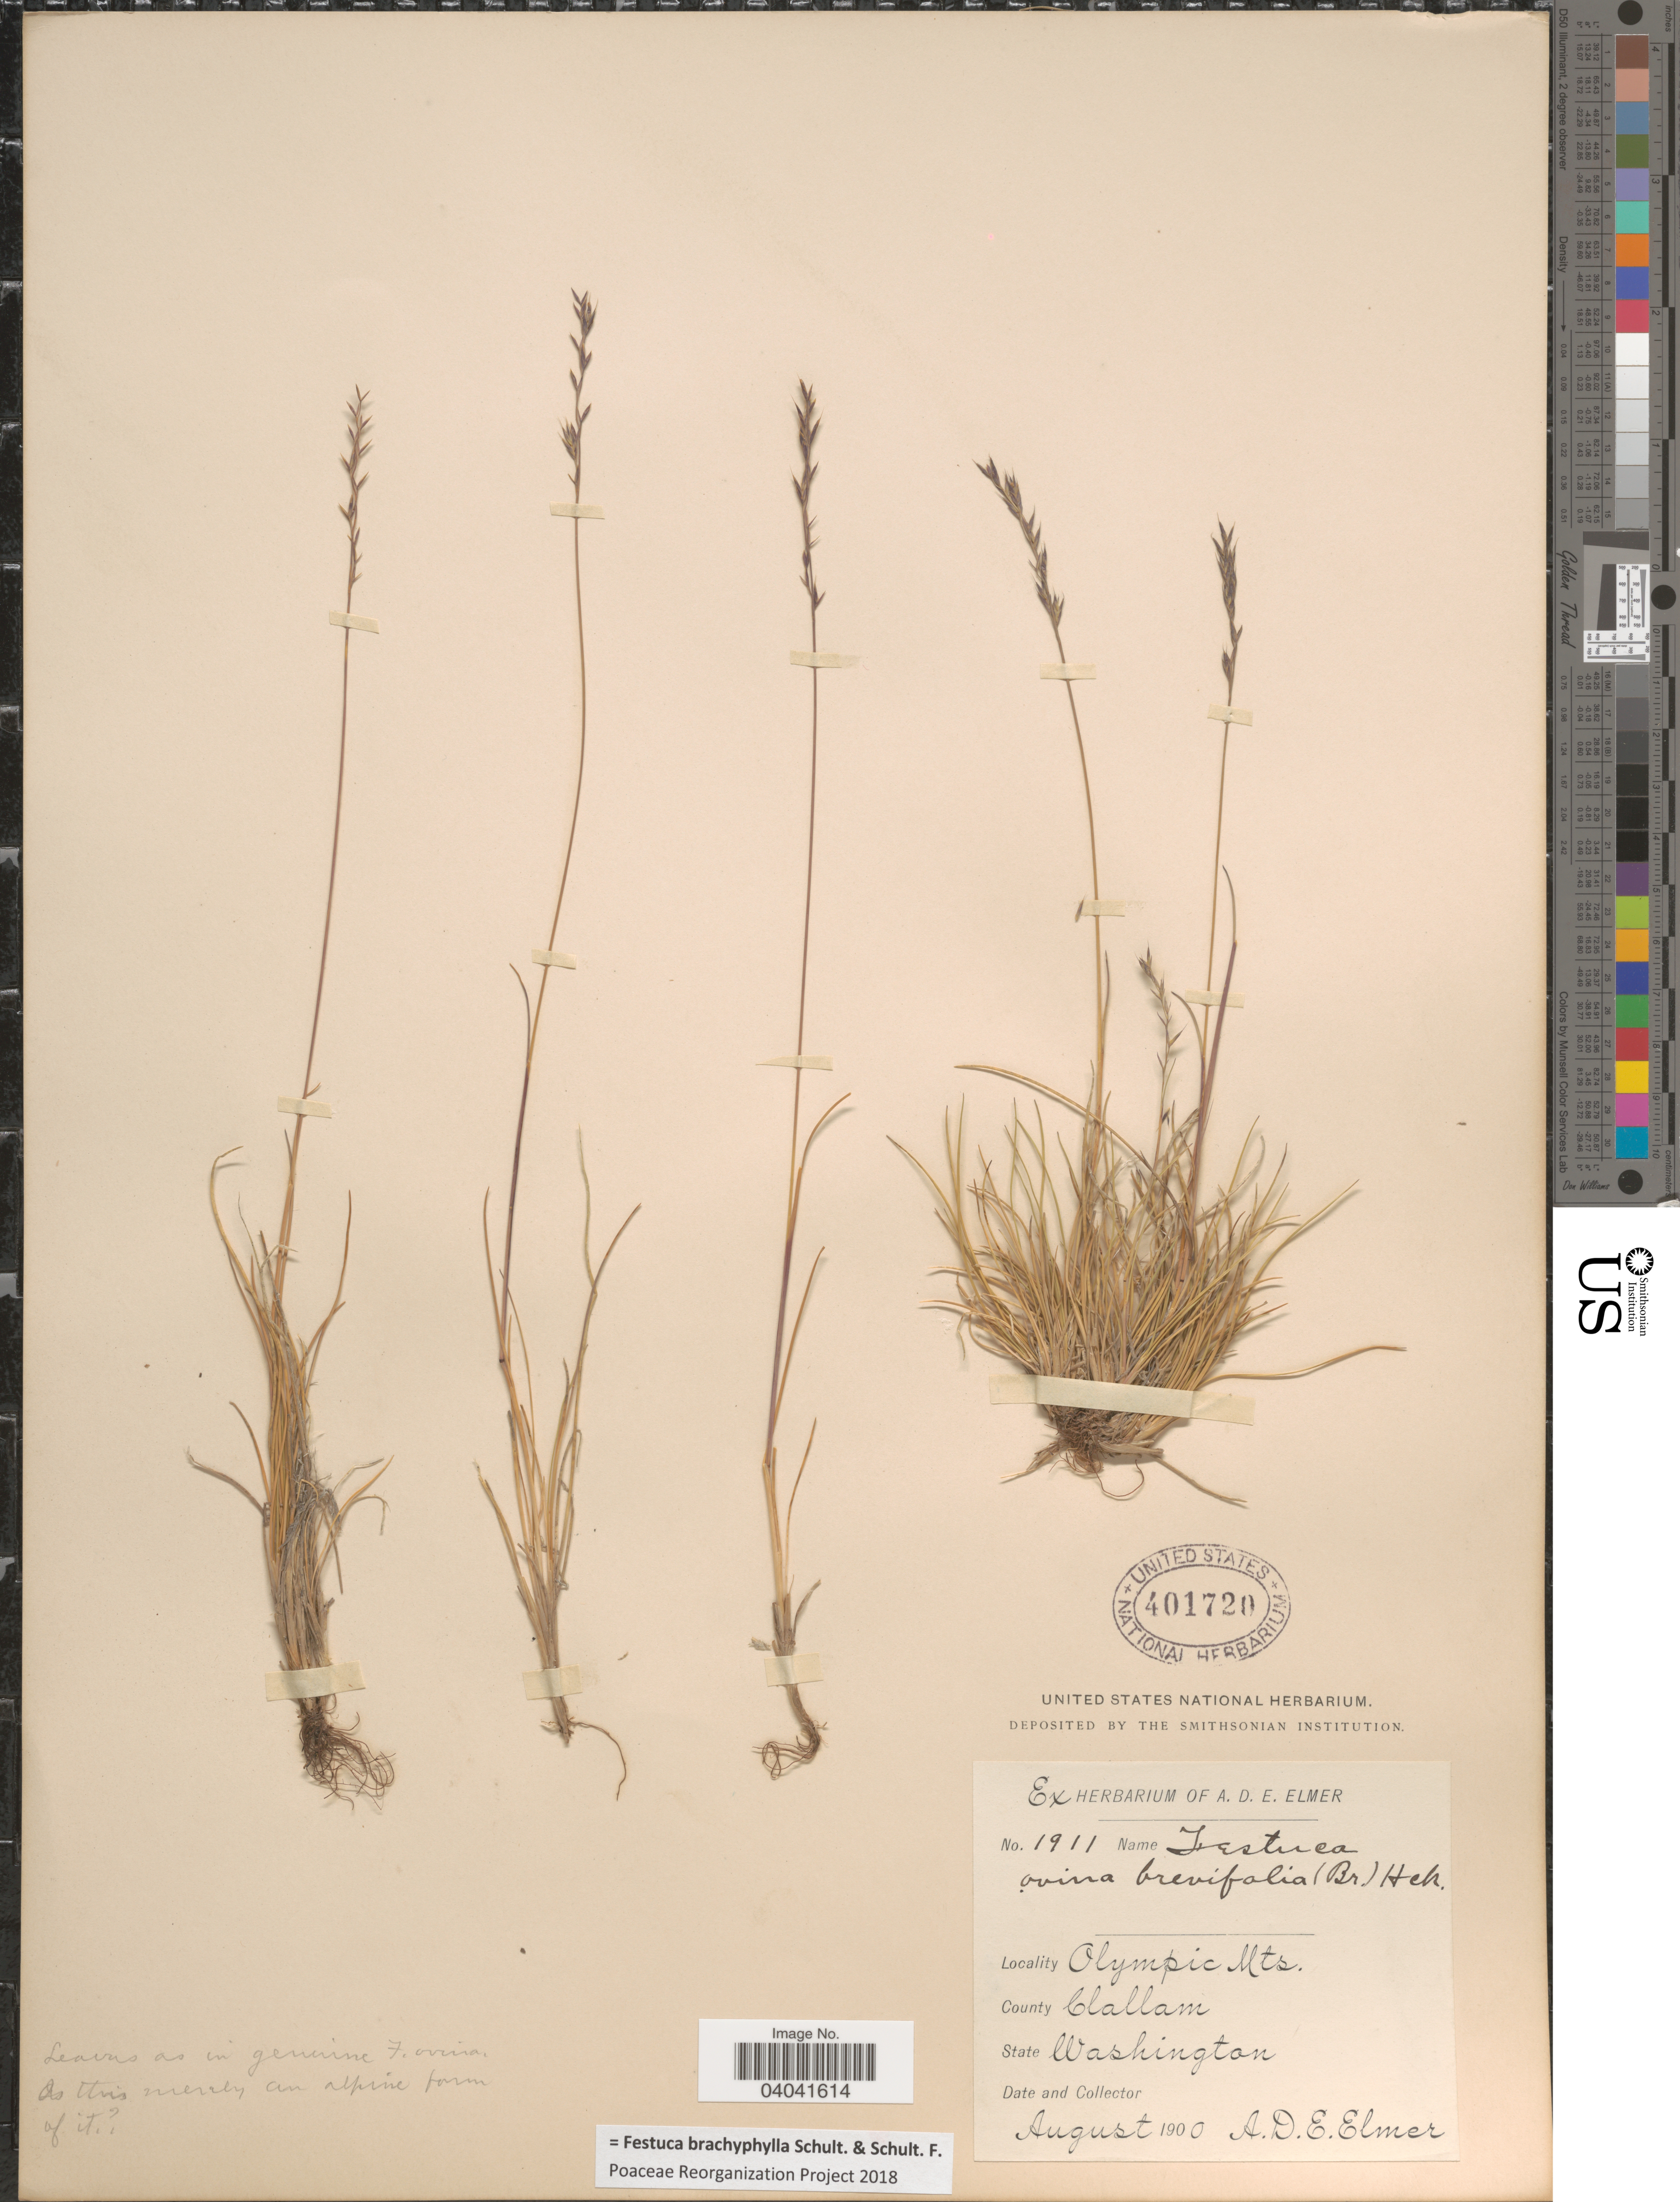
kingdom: Plantae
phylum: Tracheophyta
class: Liliopsida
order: Poales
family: Poaceae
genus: Festuca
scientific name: Festuca brachyphylla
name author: Schult. & Schult. f.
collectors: A. D. E. Elmer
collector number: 1911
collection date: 1900-08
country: United States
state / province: Washington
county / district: Clallam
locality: Olympic Mts. County Clallam.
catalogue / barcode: US 401720